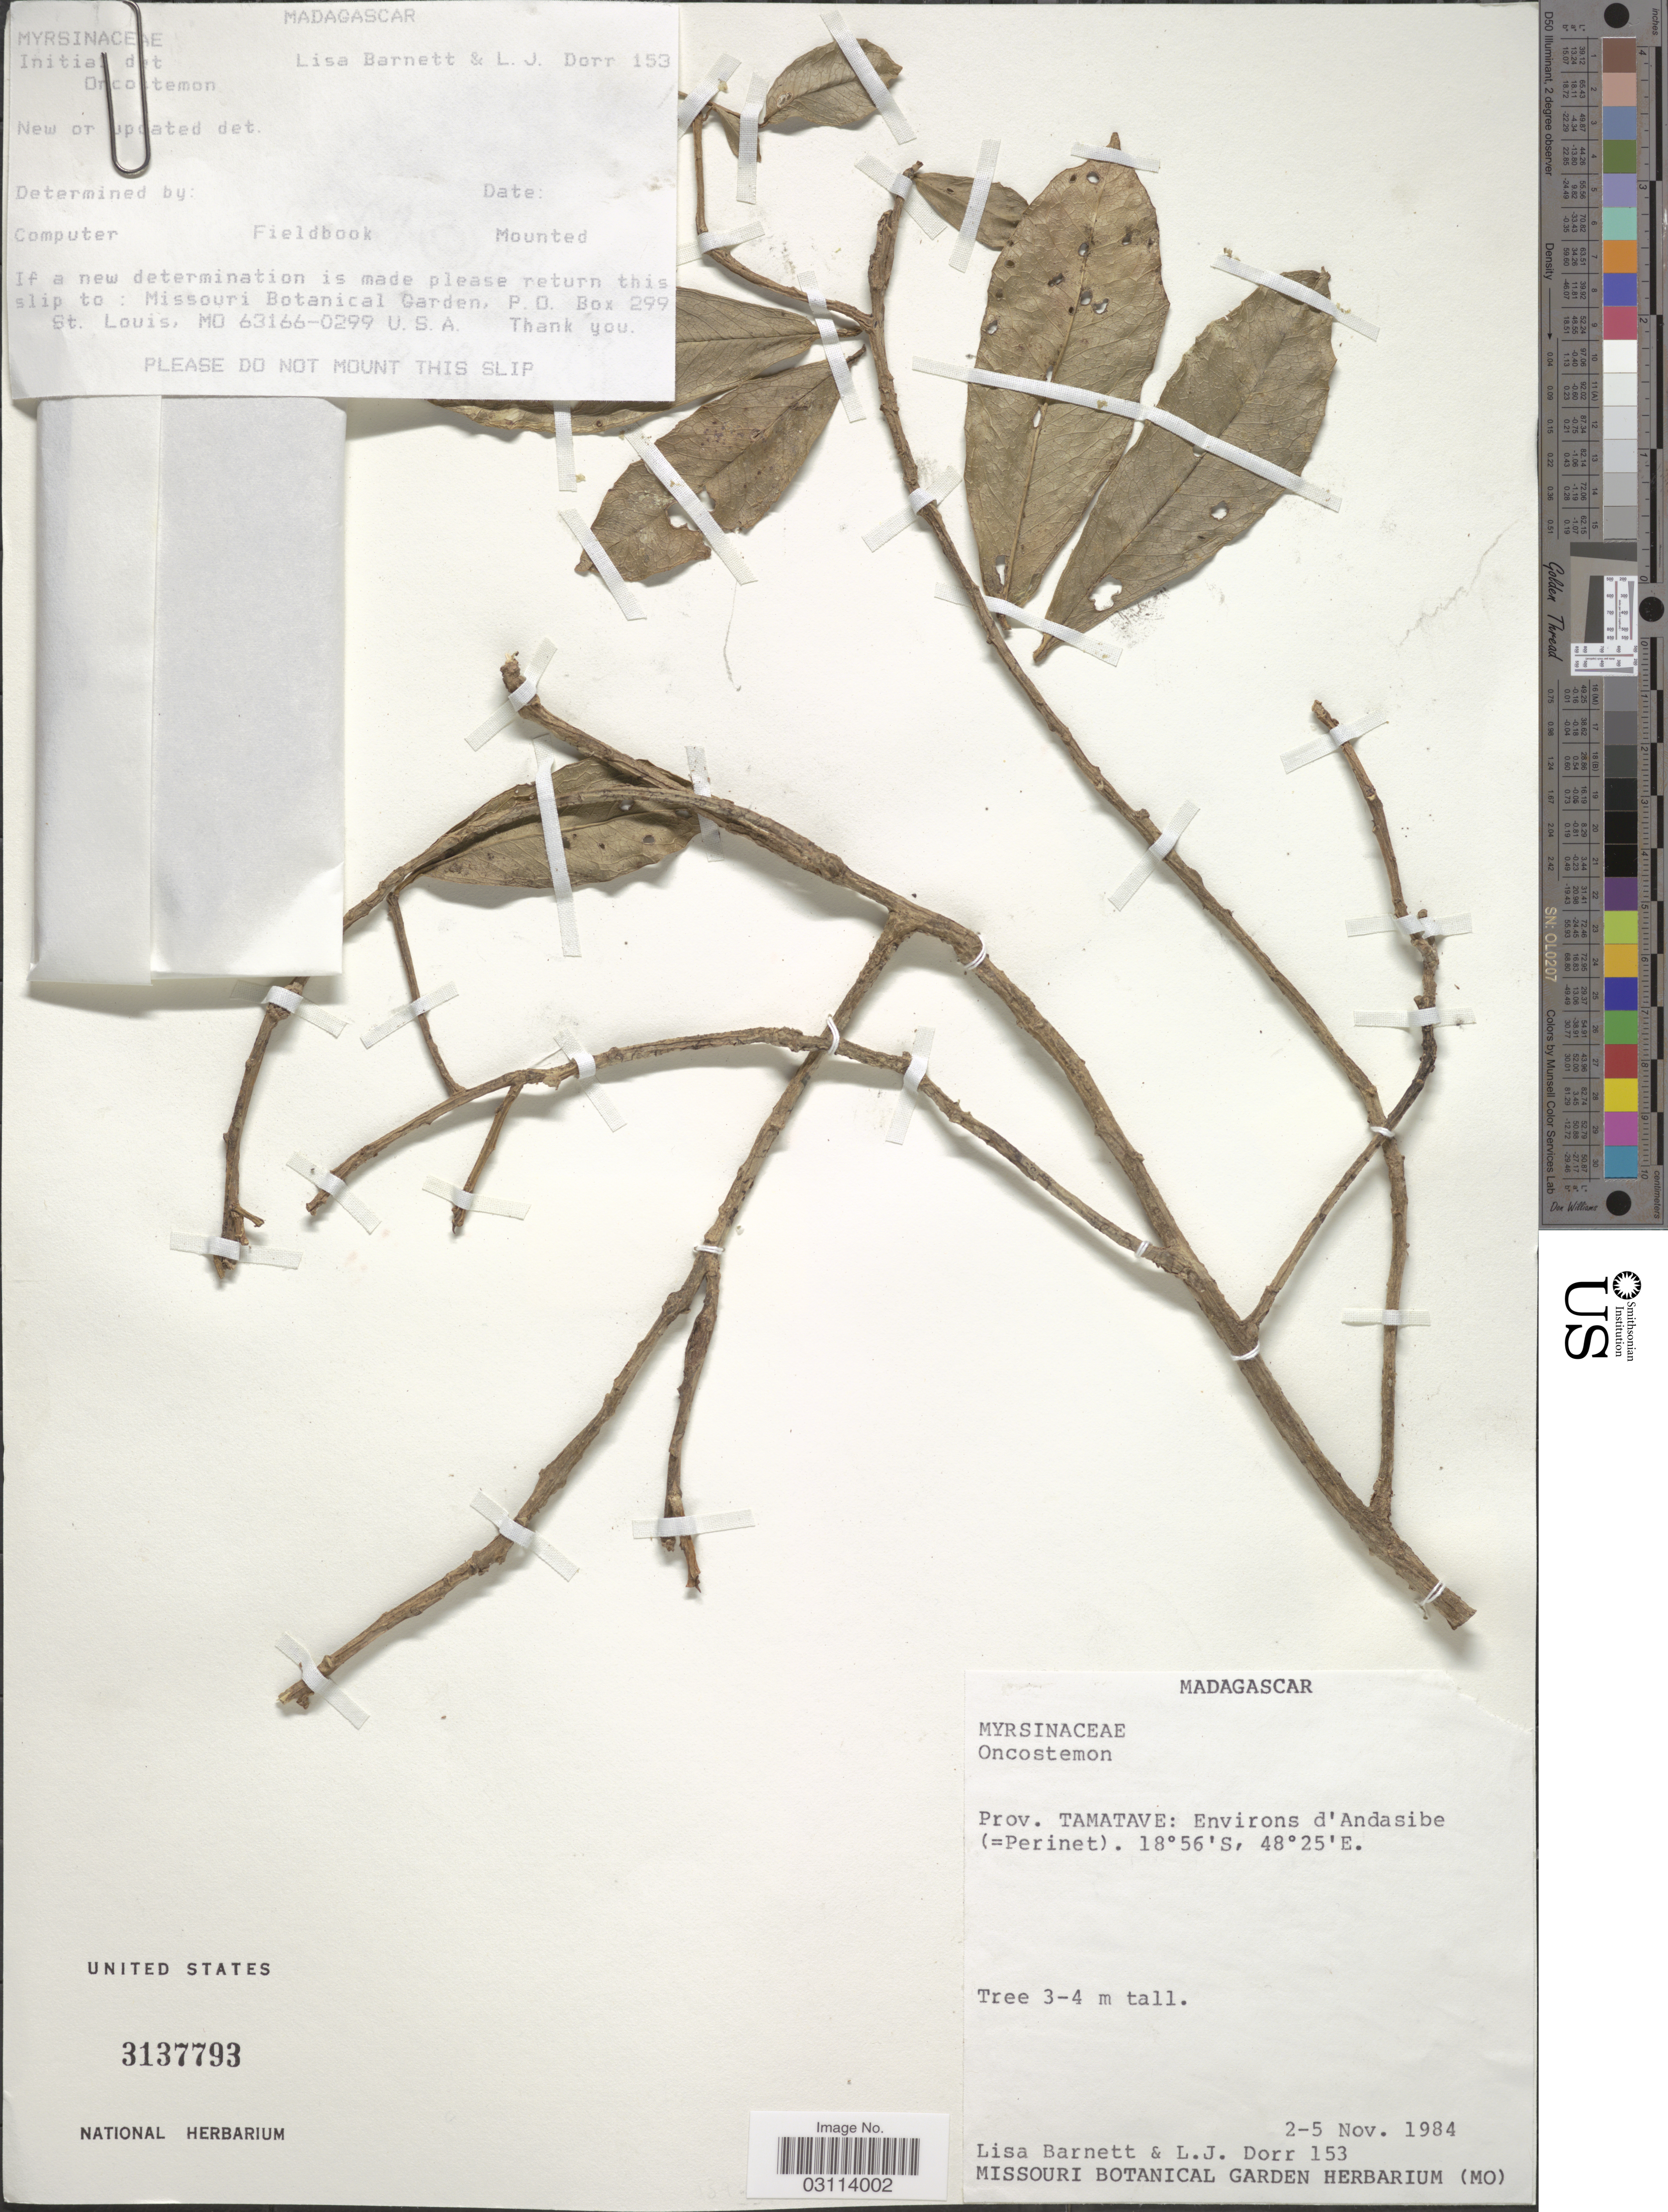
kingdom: Plantae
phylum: Tracheophyta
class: Magnoliopsida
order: Ericales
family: Primulaceae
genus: Oncostemon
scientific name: Oncostemon sp.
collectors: L. C. Barnett & L. J. Dorr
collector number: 153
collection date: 1984-11-02/1984-11-05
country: Madagascar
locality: Prov. Tamatave: Environs d'Andasibe (=Perinet).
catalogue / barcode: US 3137793